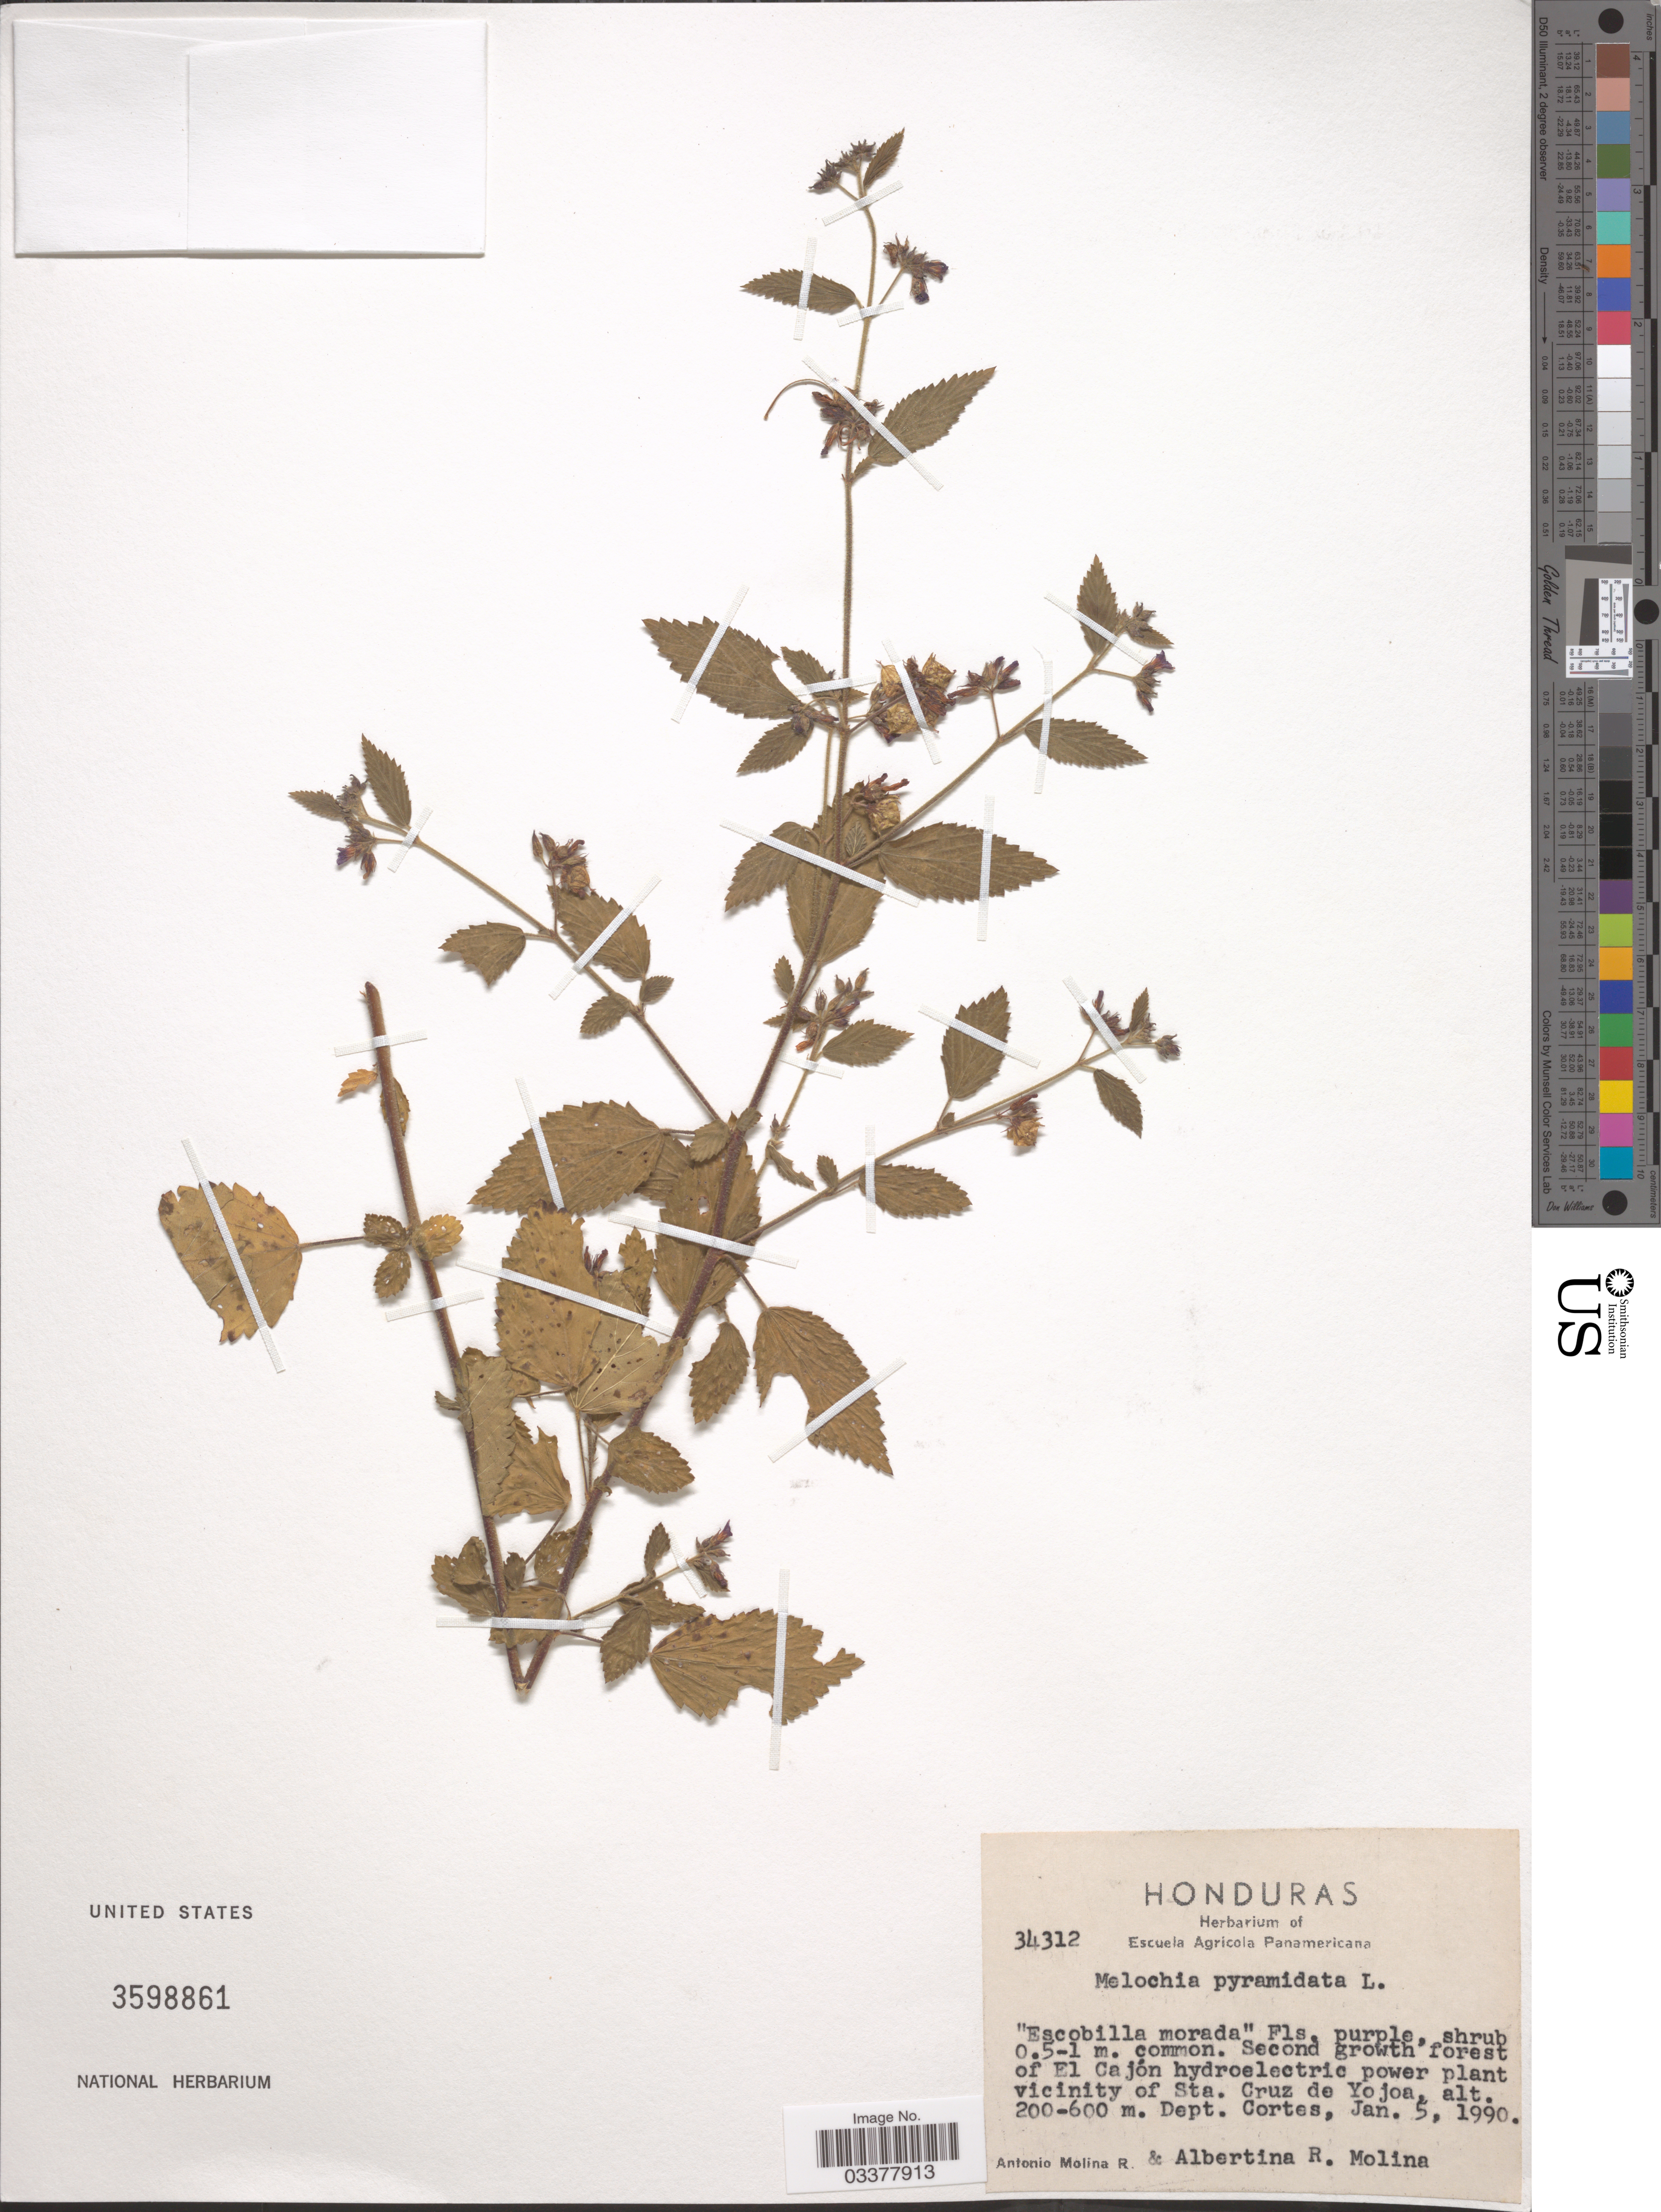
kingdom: Plantae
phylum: Tracheophyta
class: Magnoliopsida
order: Malvales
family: Malvaceae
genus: Melochia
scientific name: Melochia pyramidata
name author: L.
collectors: A. Molina R. & A. R. Molina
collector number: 34312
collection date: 1990-01-05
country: Honduras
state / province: Cortés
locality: Vicinity of Sta. Cruz de Yojoa. Dept. Cortes.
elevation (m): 200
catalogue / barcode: US 3598861